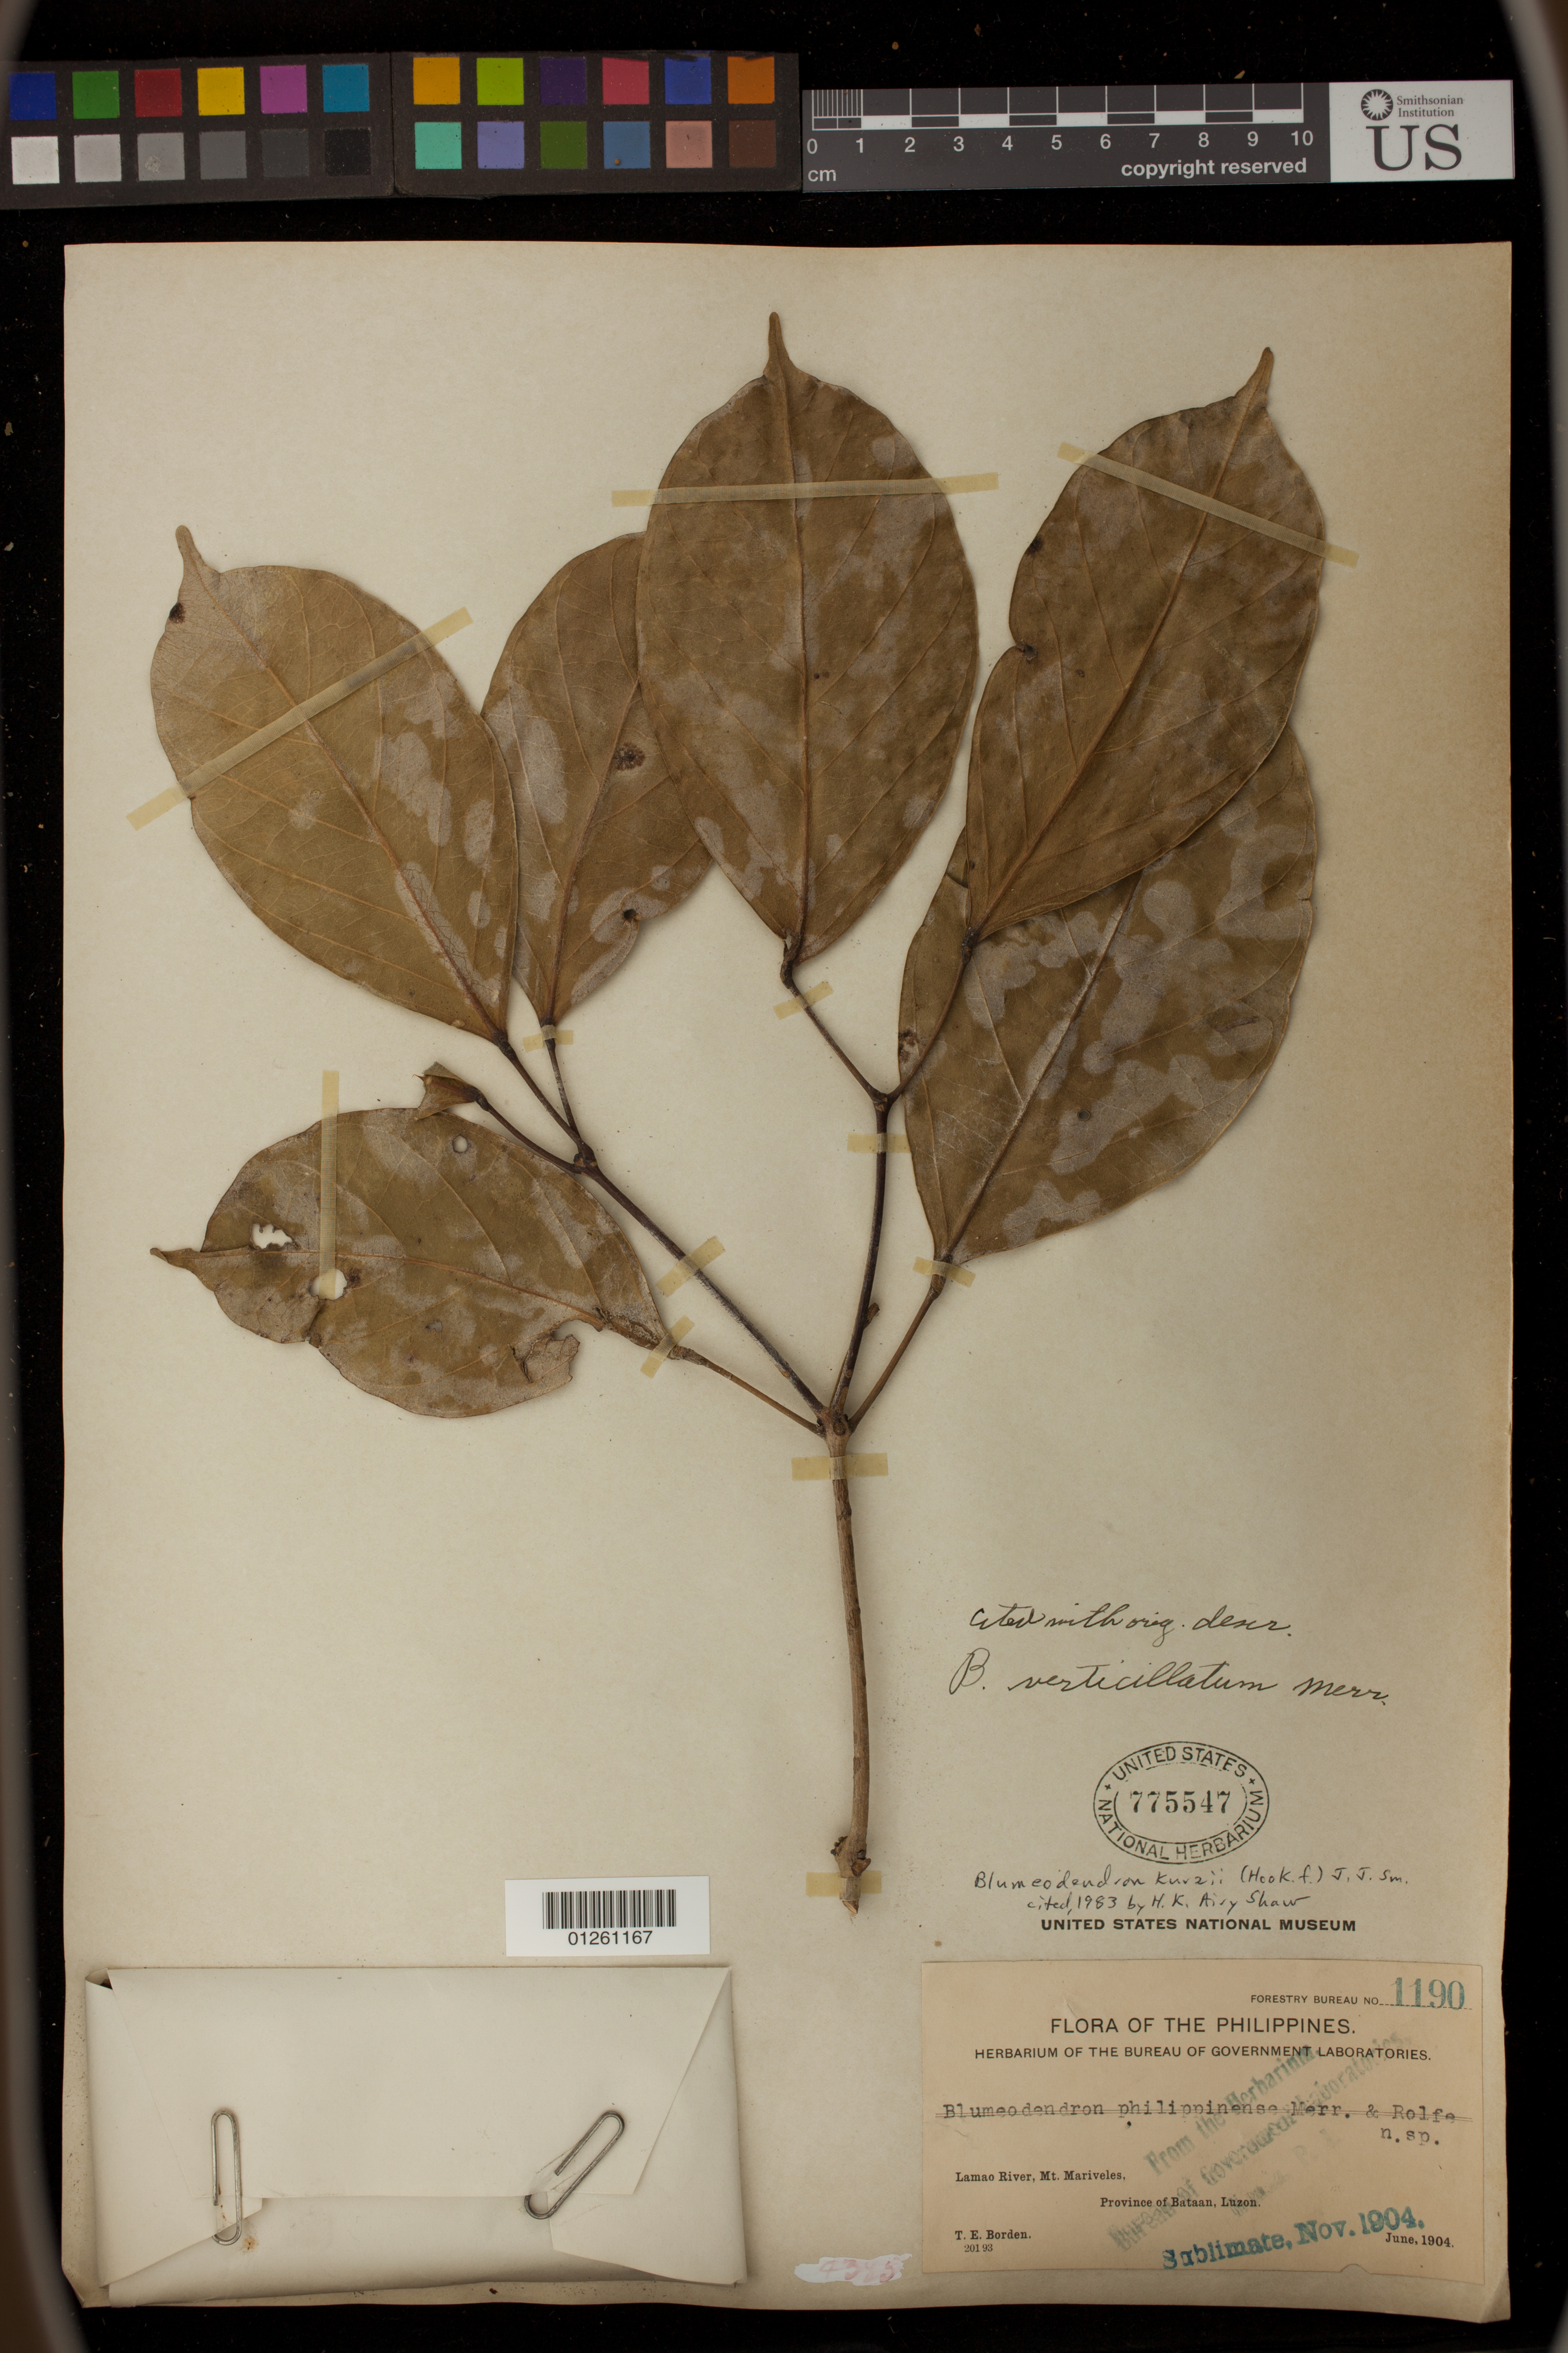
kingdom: Plantae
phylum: Tracheophyta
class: Magnoliopsida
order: Malpighiales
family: Euphorbiaceae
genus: Blumeodendron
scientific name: Blumeodendron kurzii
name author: (Hook. f.) J.Jay Sm.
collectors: T. E. Borden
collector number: For. Bur. 1190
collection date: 1904-06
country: Philippines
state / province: Central Luzon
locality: Lamao River, Mt. Mariveles, Province of Bataan, Luzon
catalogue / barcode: US 775547